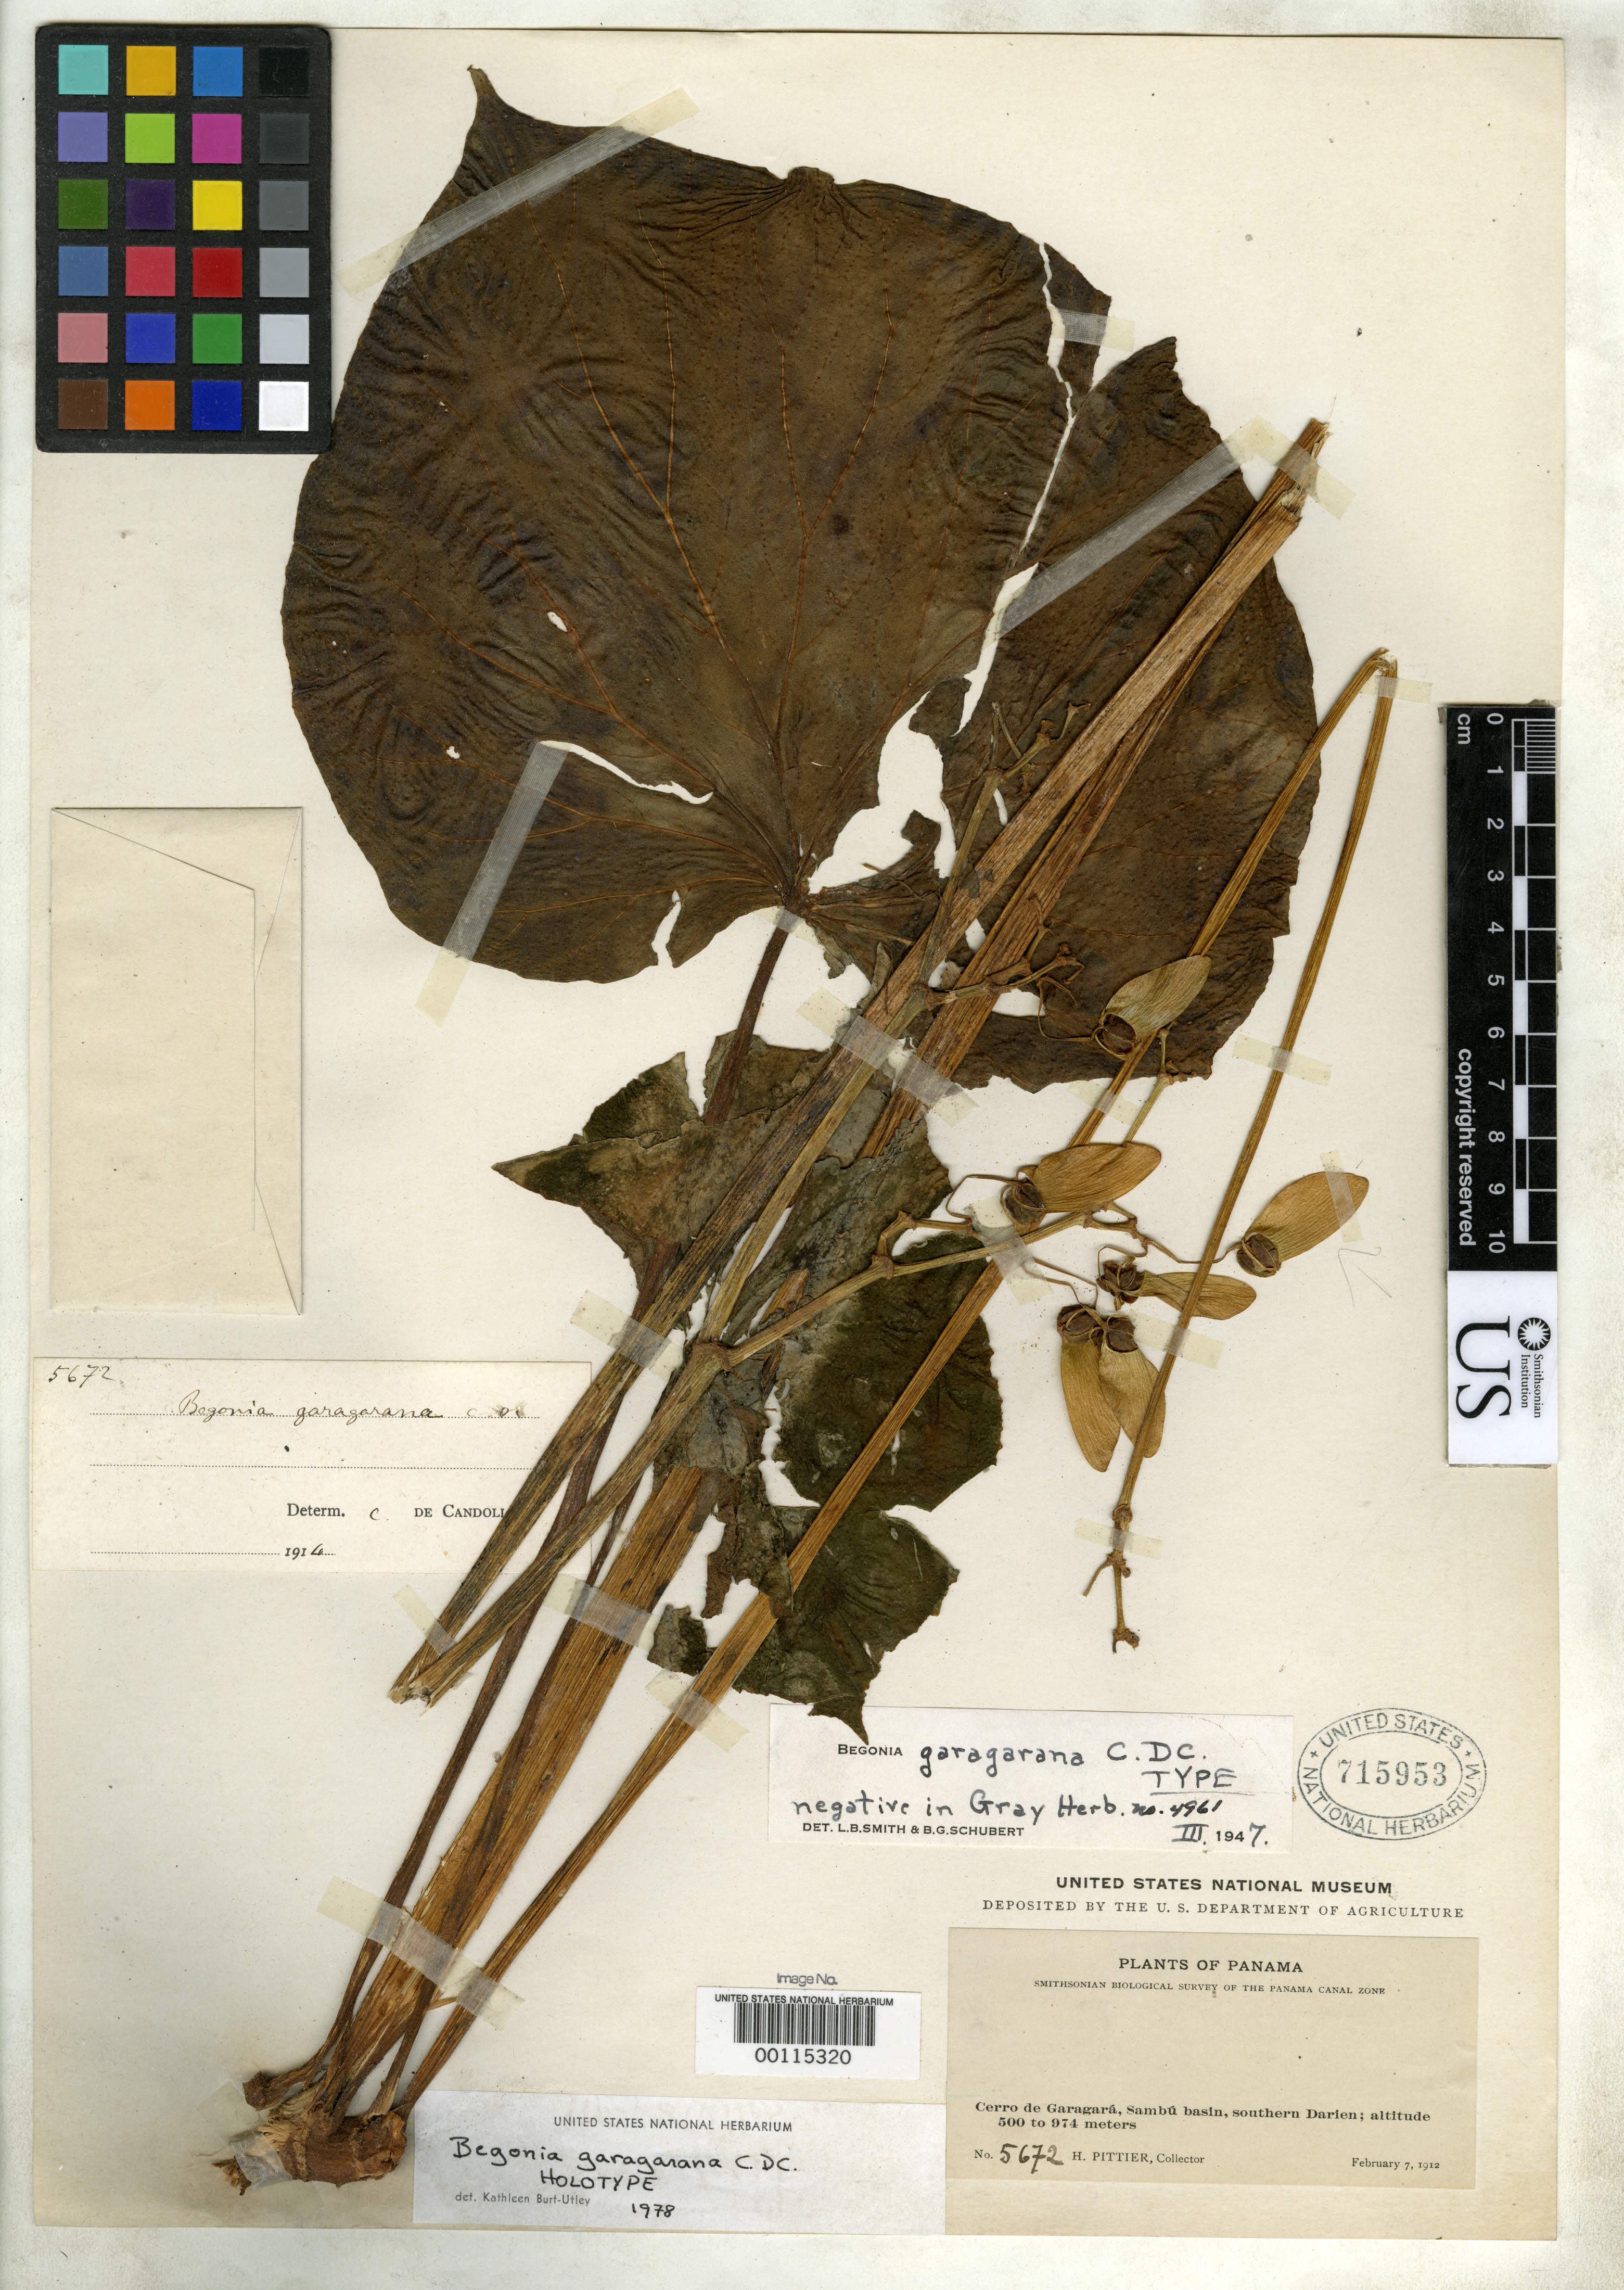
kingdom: Plantae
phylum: Tracheophyta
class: Magnoliopsida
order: Cucurbitales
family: Begoniaceae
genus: Begonia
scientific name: Begonia garagarana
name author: C. DC.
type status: Holotype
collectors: H. F. Pittier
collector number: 5672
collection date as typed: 07 Feb 1912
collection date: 1912-02-07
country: Panama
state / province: Darién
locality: Cerro de Garagará, Sambú Basin, southern Darien.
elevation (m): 500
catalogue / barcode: US 715953